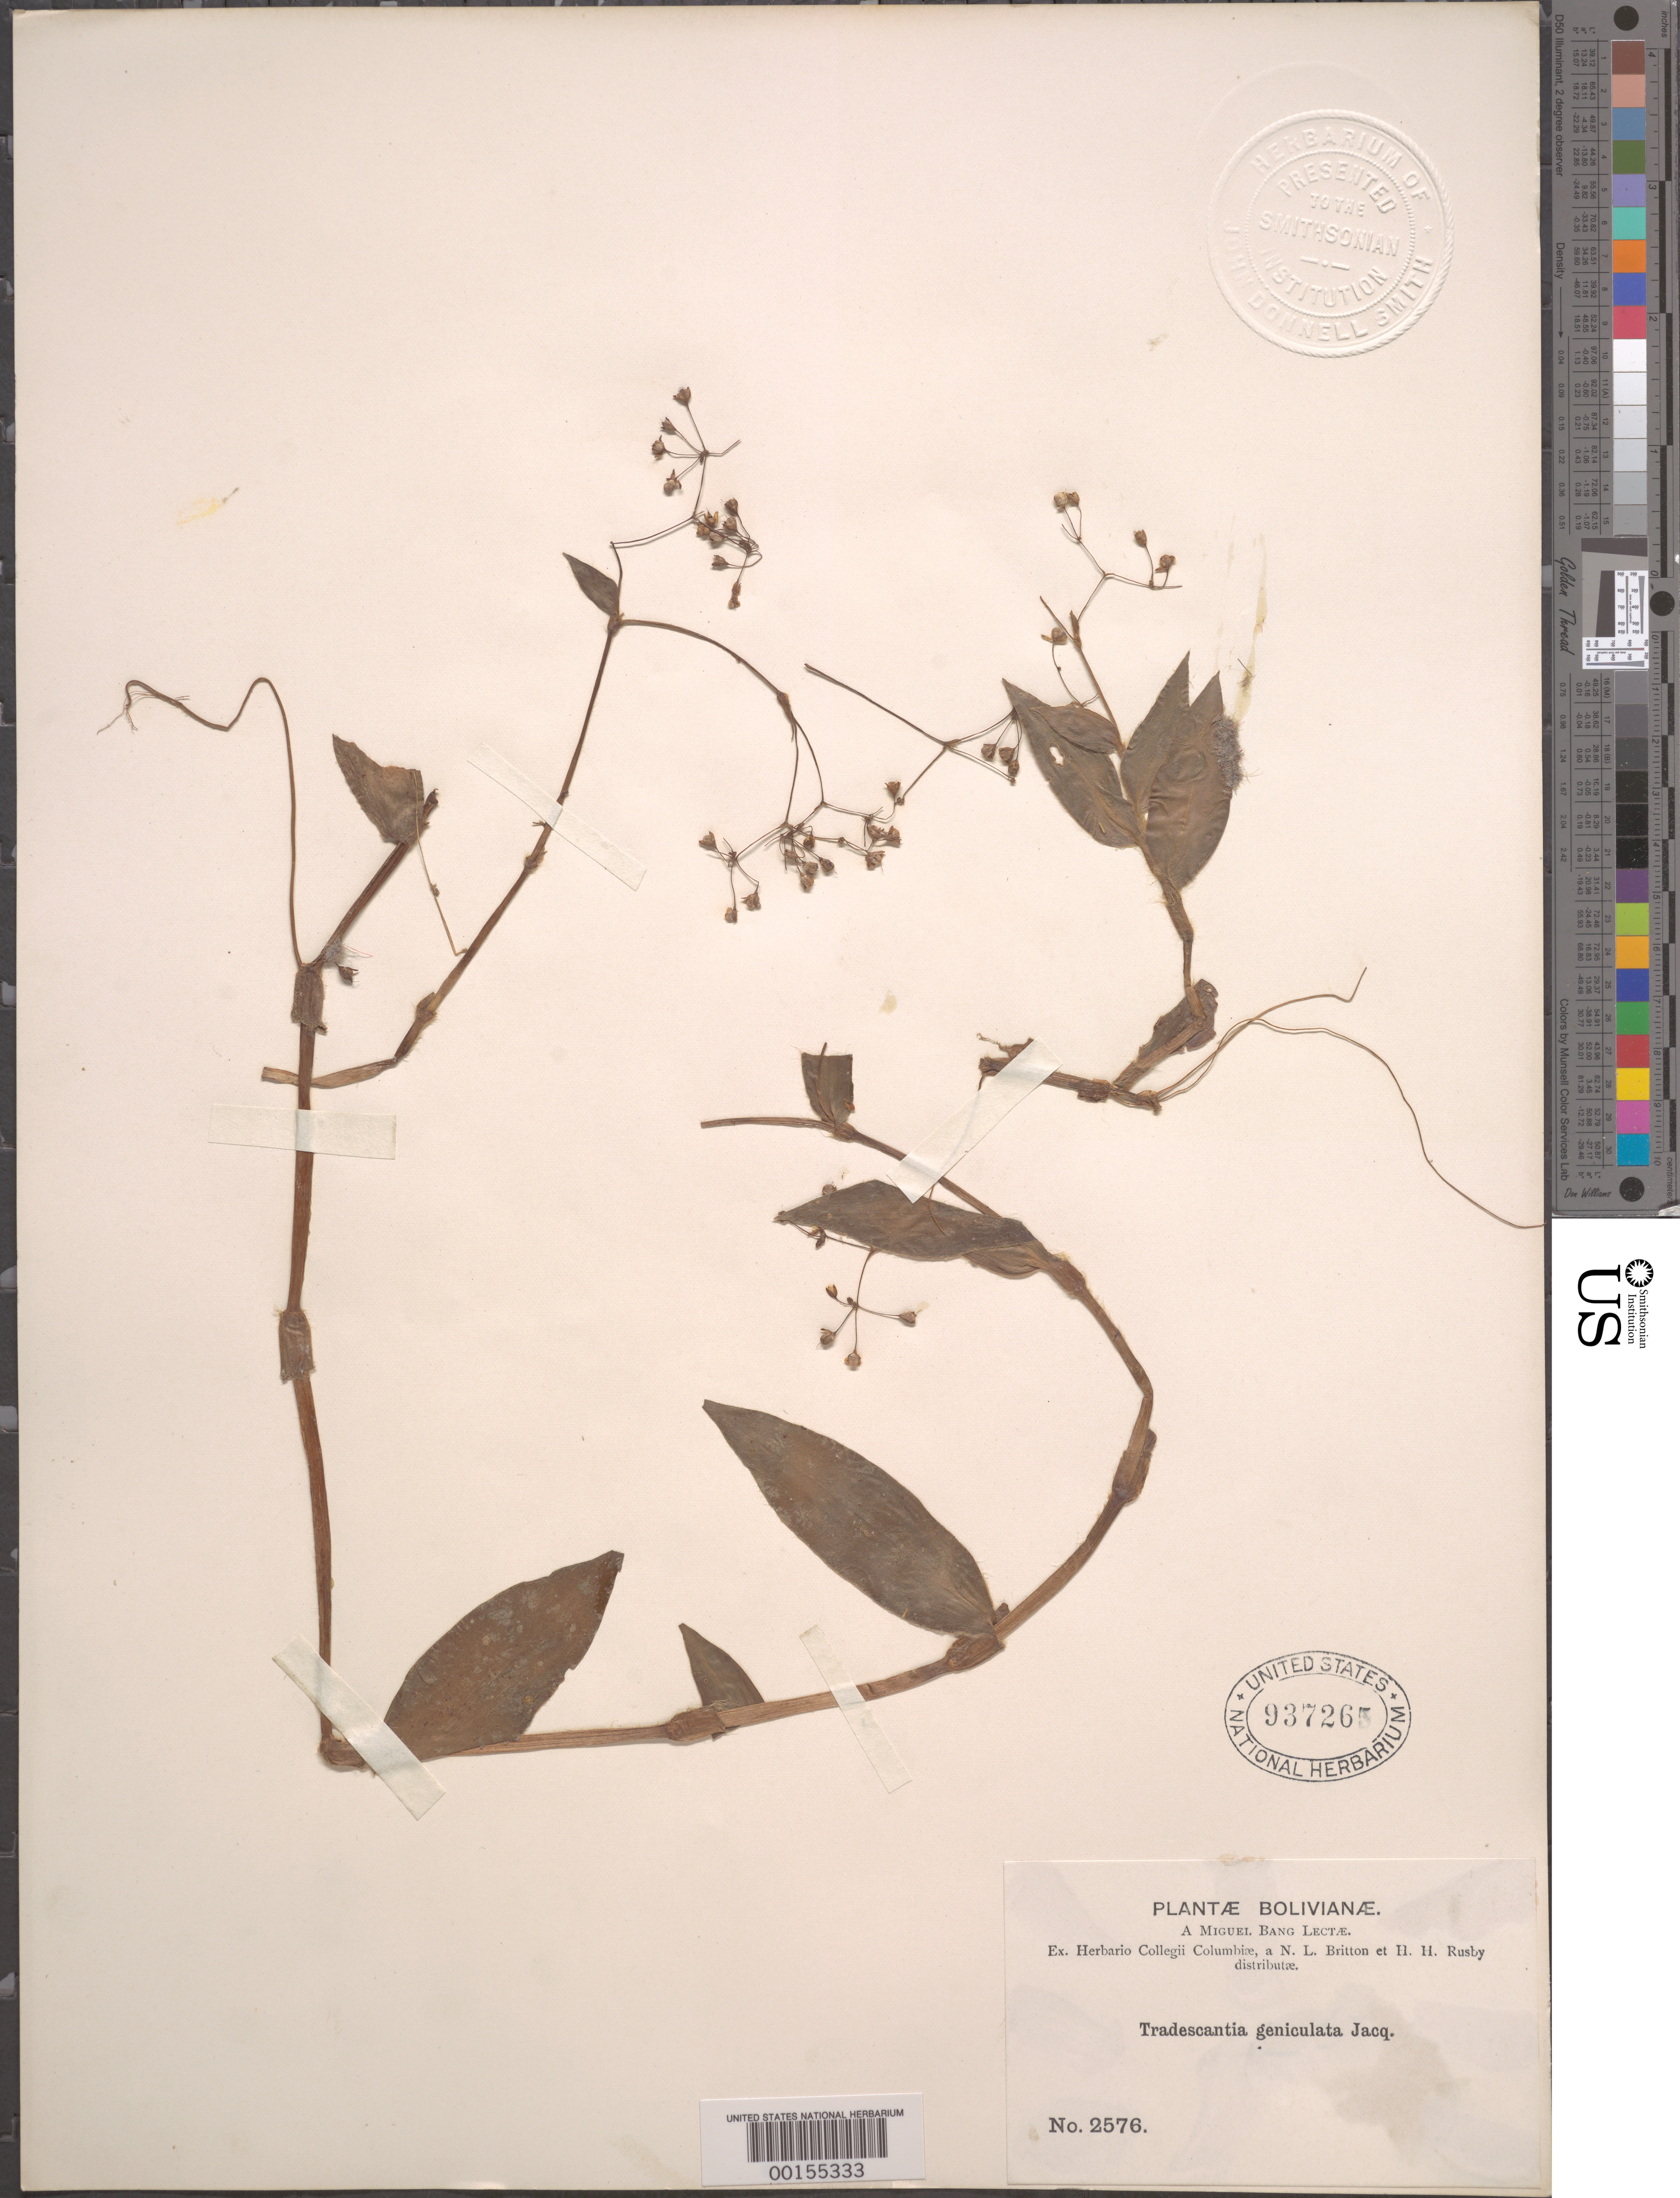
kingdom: Plantae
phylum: Tracheophyta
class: Liliopsida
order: Commelinales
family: Commelinaceae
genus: Gibasis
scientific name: Gibasis geniculata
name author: (Jacq.) Rohweder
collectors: M. Bang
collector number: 2576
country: Bolivia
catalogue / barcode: US 937265